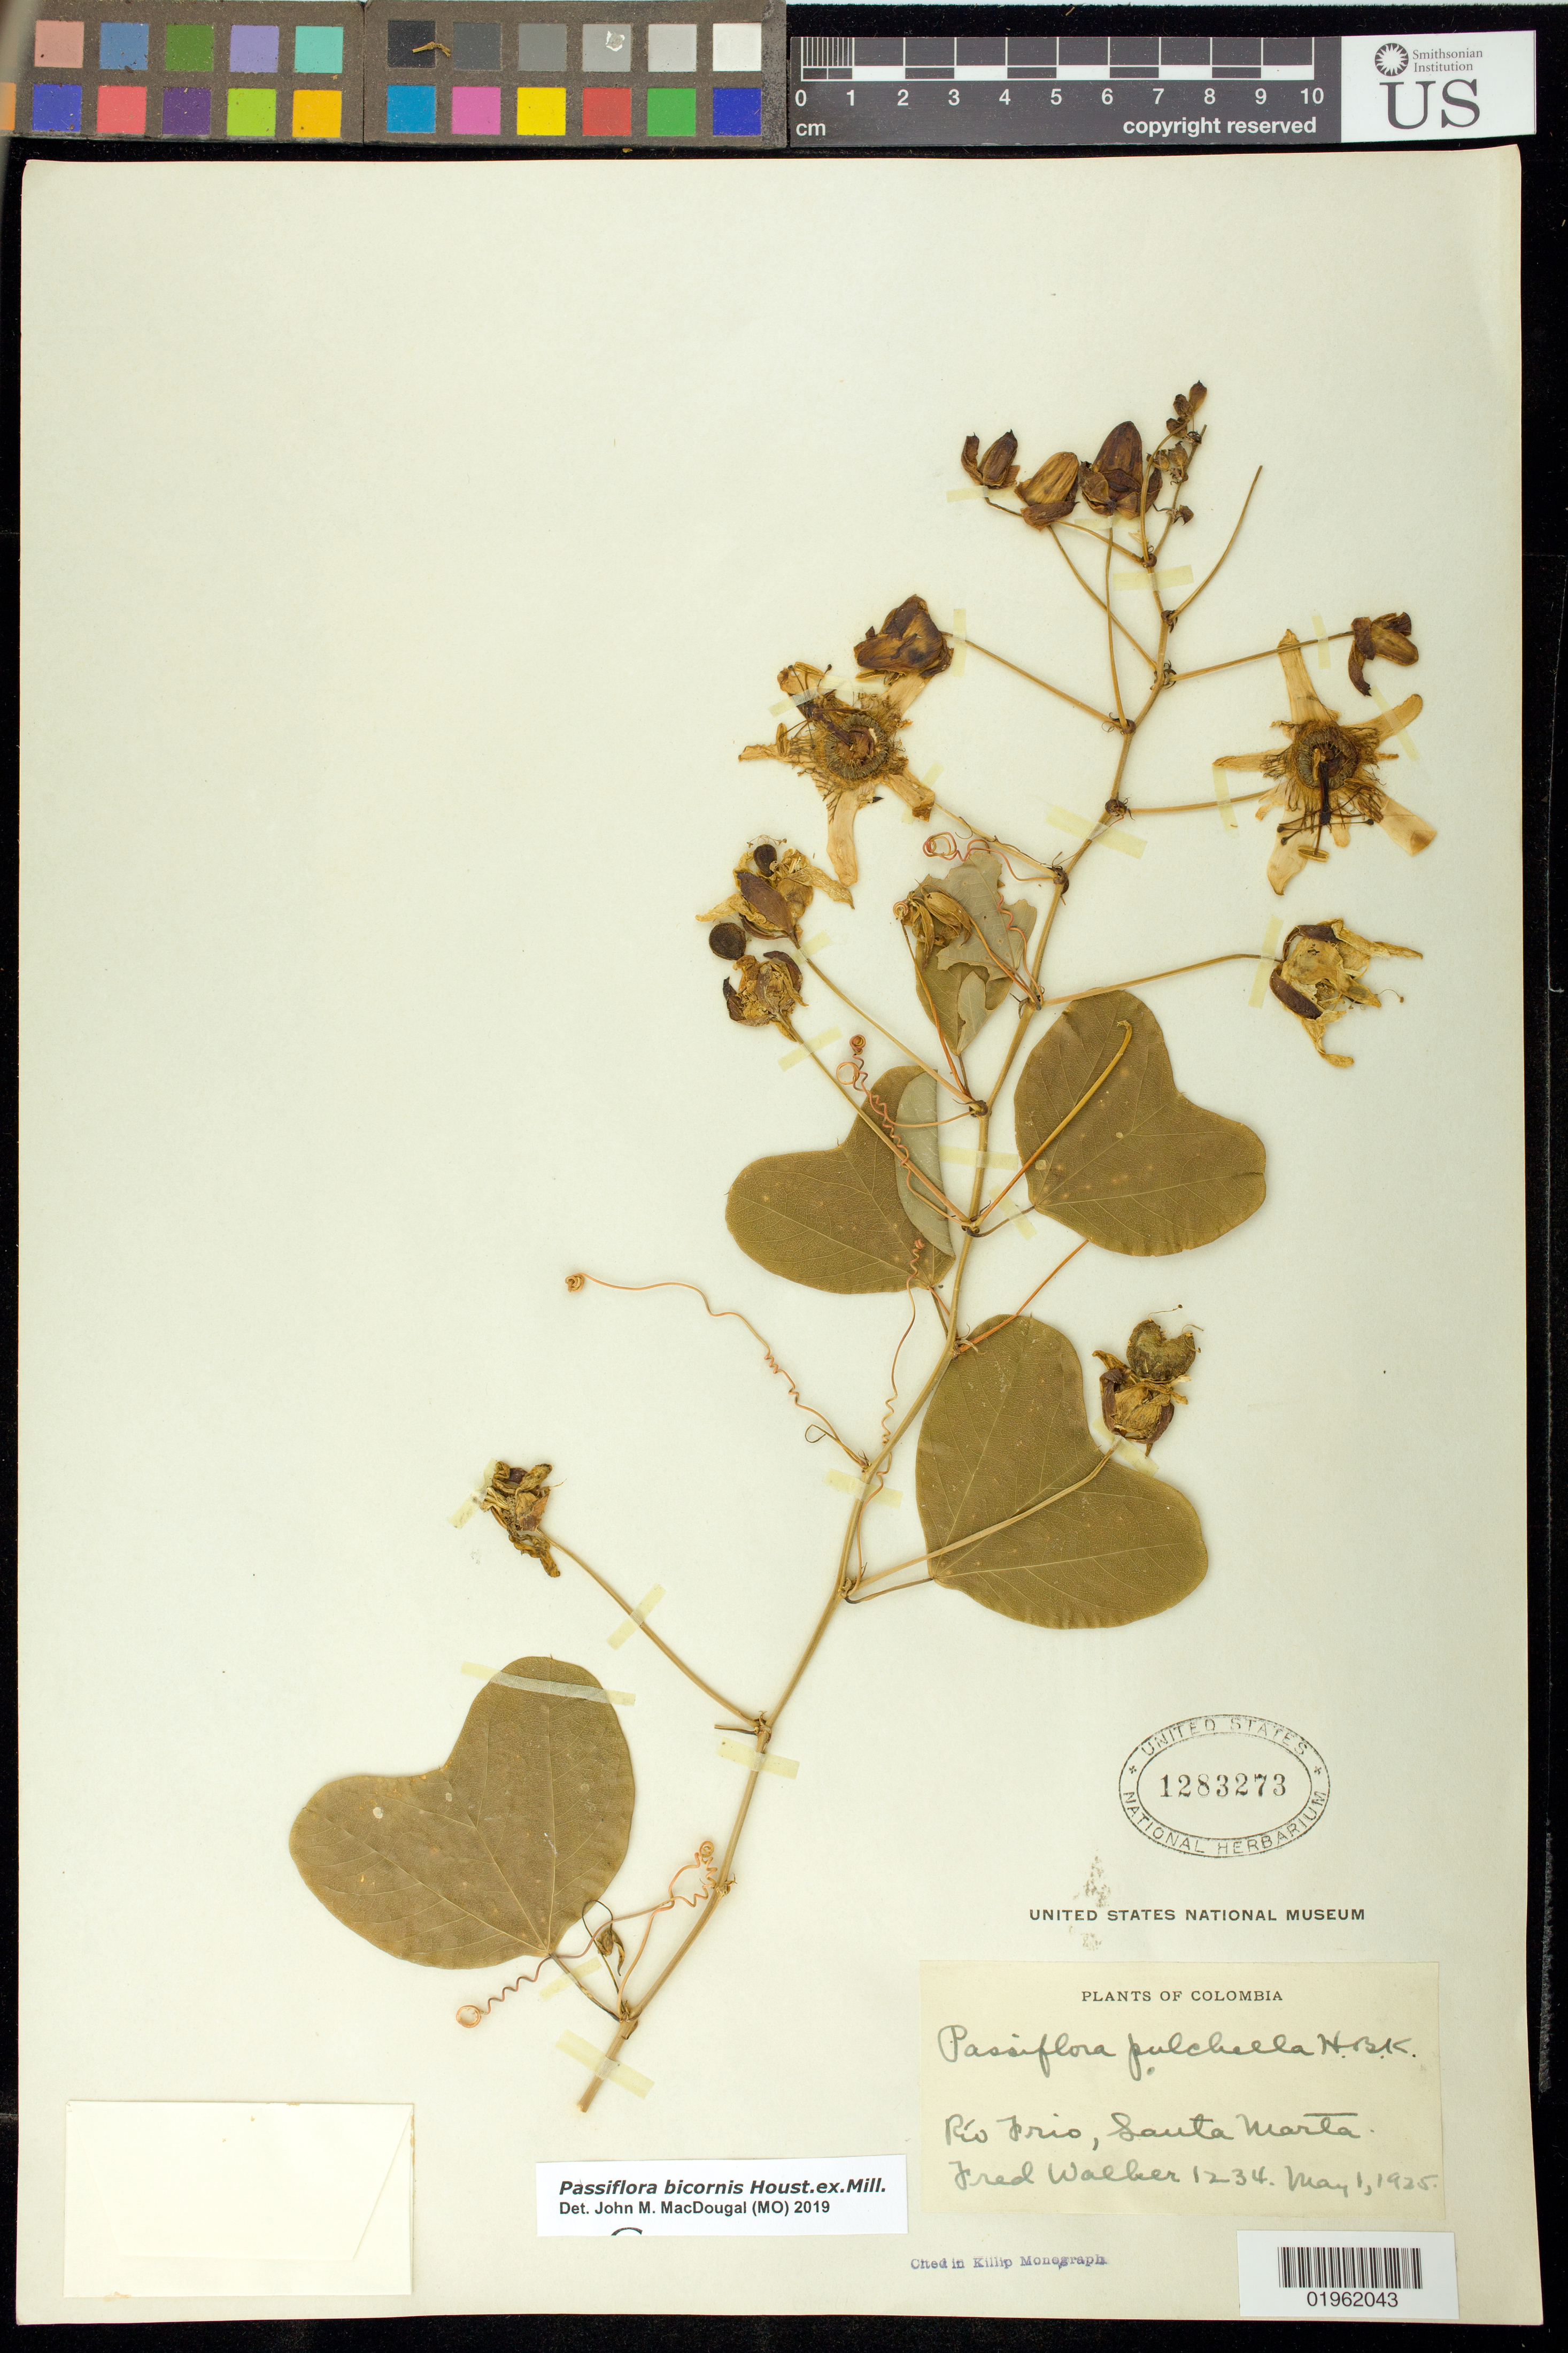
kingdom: Plantae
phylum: Tracheophyta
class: Magnoliopsida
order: Malpighiales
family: Passifloraceae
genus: Passiflora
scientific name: Passiflora bicornis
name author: Houst. ex Mill.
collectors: F. Walker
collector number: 1234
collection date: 1925-05-01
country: Colombia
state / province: Magdalena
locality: Rio Frio, Santa Marta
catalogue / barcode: US 1283273